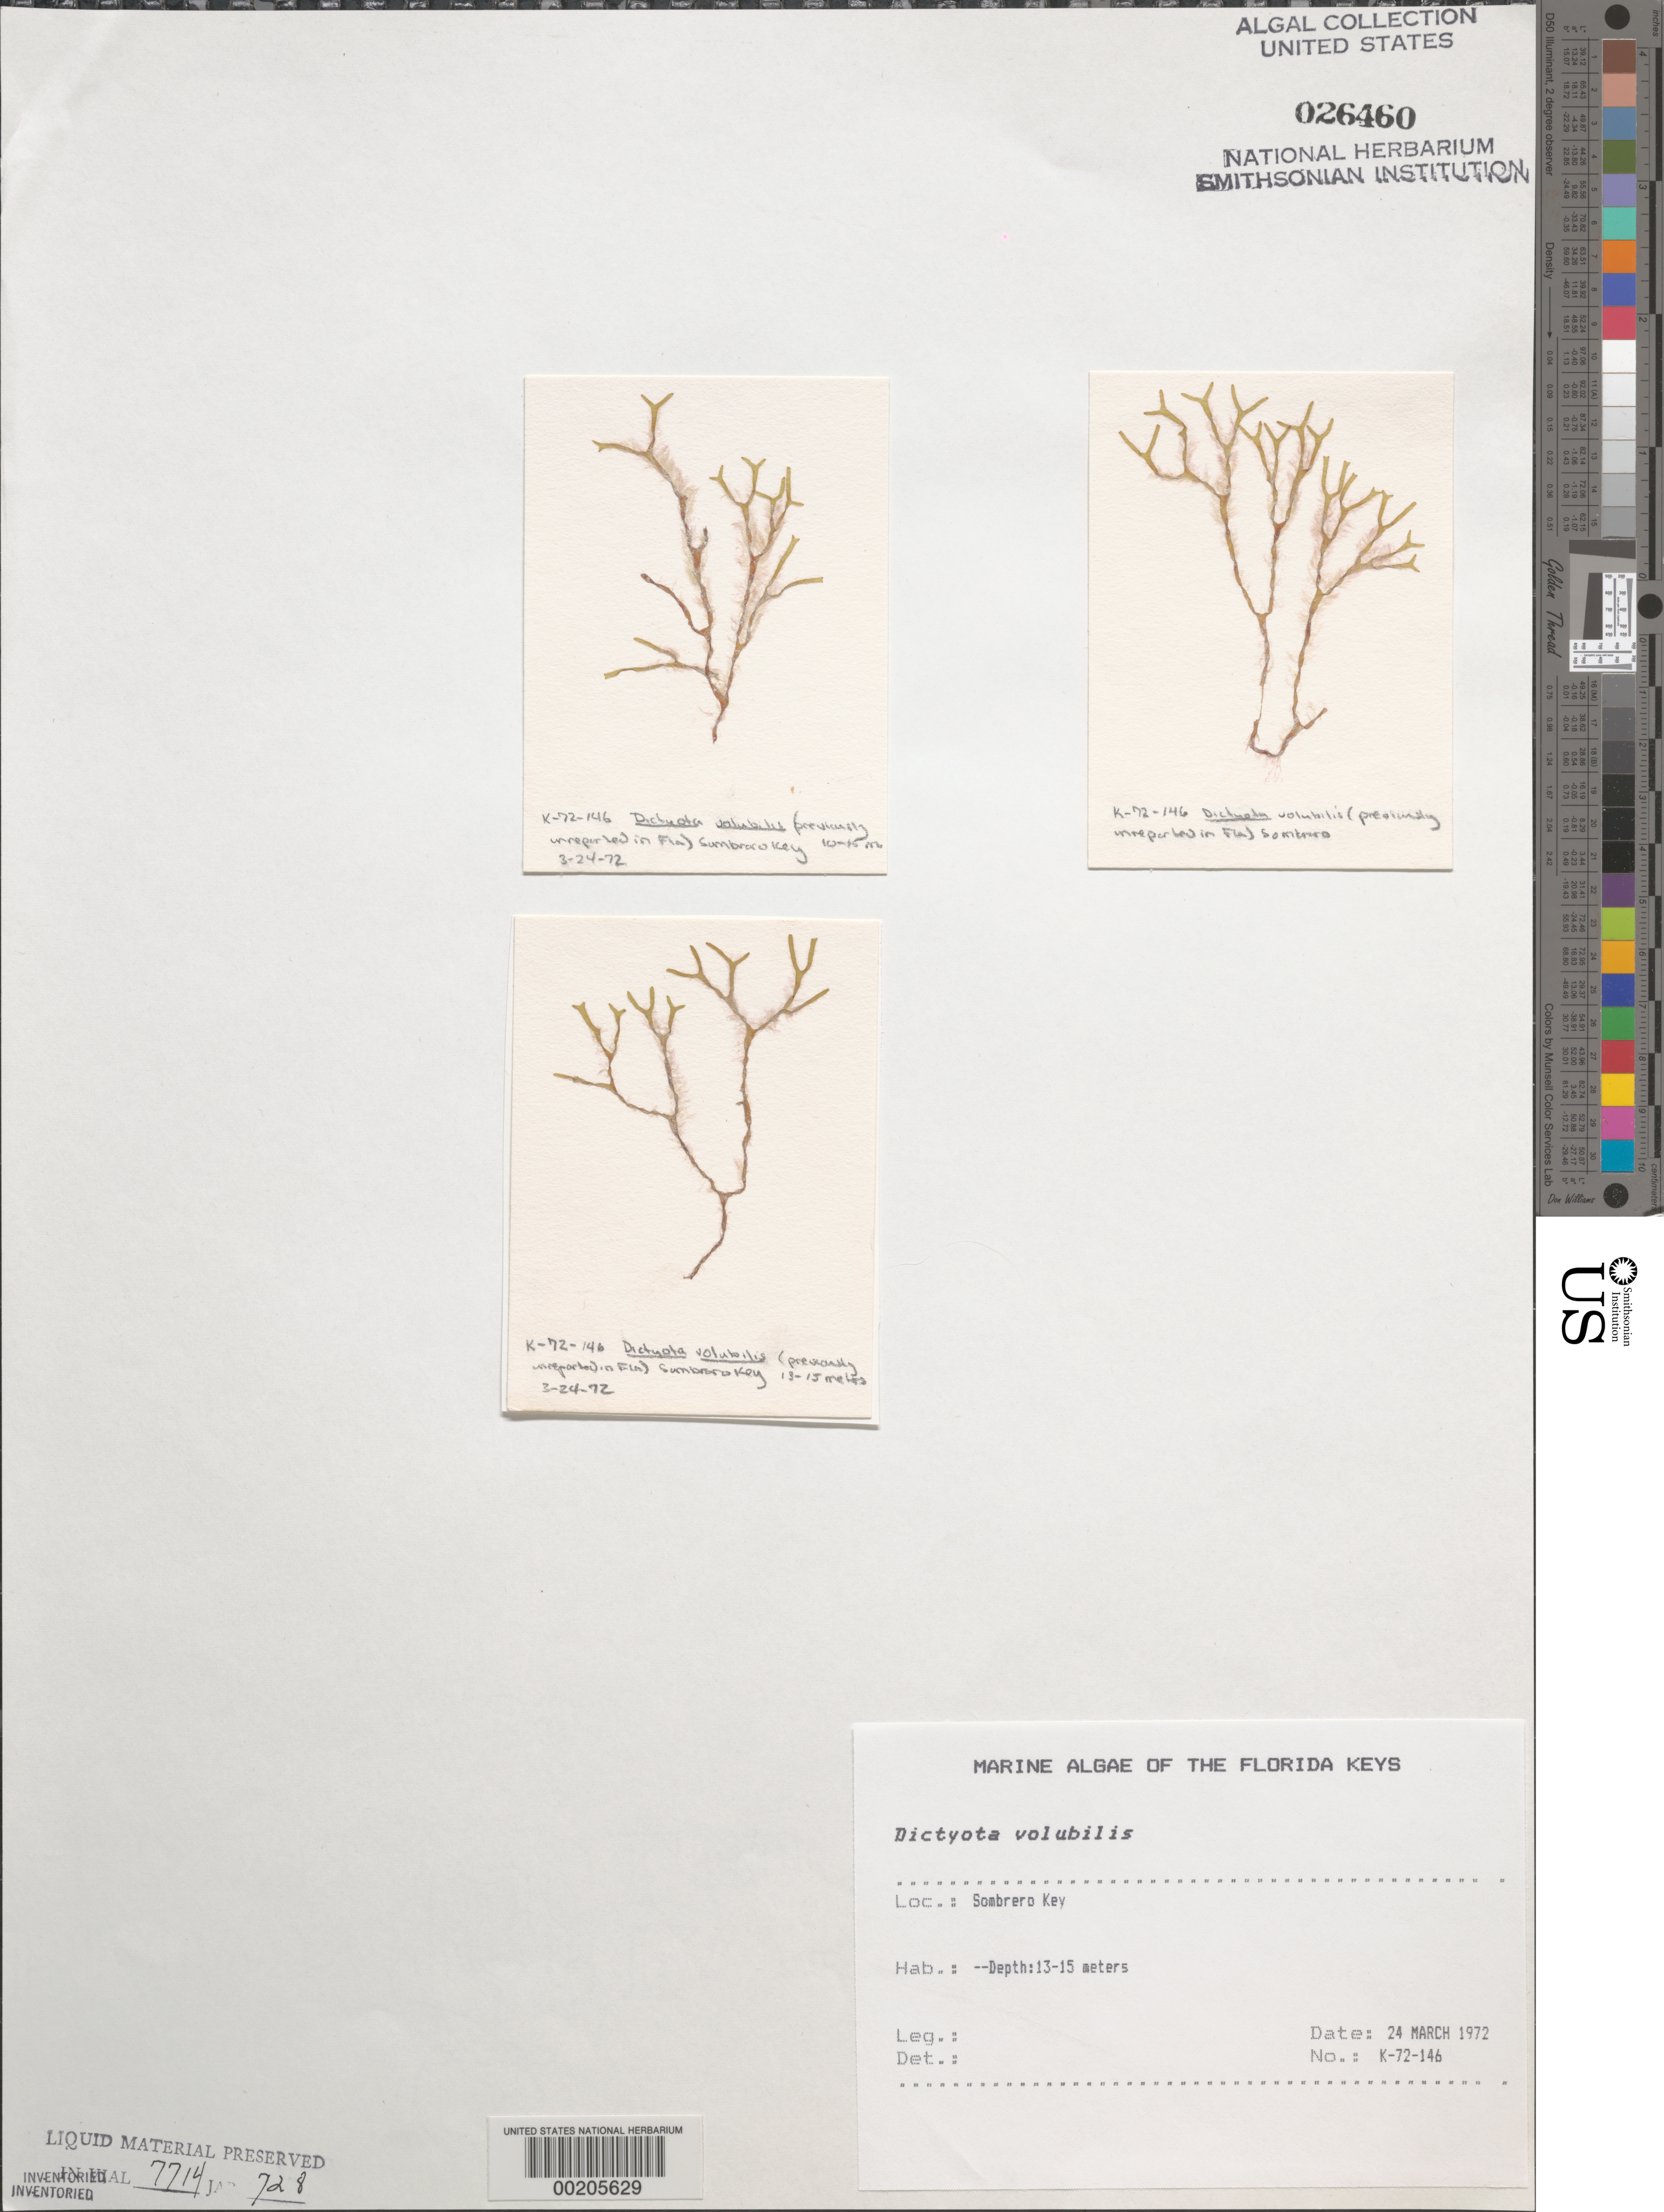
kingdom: Chromista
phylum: Ochrophyta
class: Phaeophyceae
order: Dictyotales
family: Dictyotaceae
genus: Dictyota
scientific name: Dictyota dichotoma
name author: (Huds.) J.V.Lamouroux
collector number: K-72-146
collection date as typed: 24 Mar 1972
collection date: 1972-03-24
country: United States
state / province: Florida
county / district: Monroe County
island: Sombrero Key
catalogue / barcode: US 26460